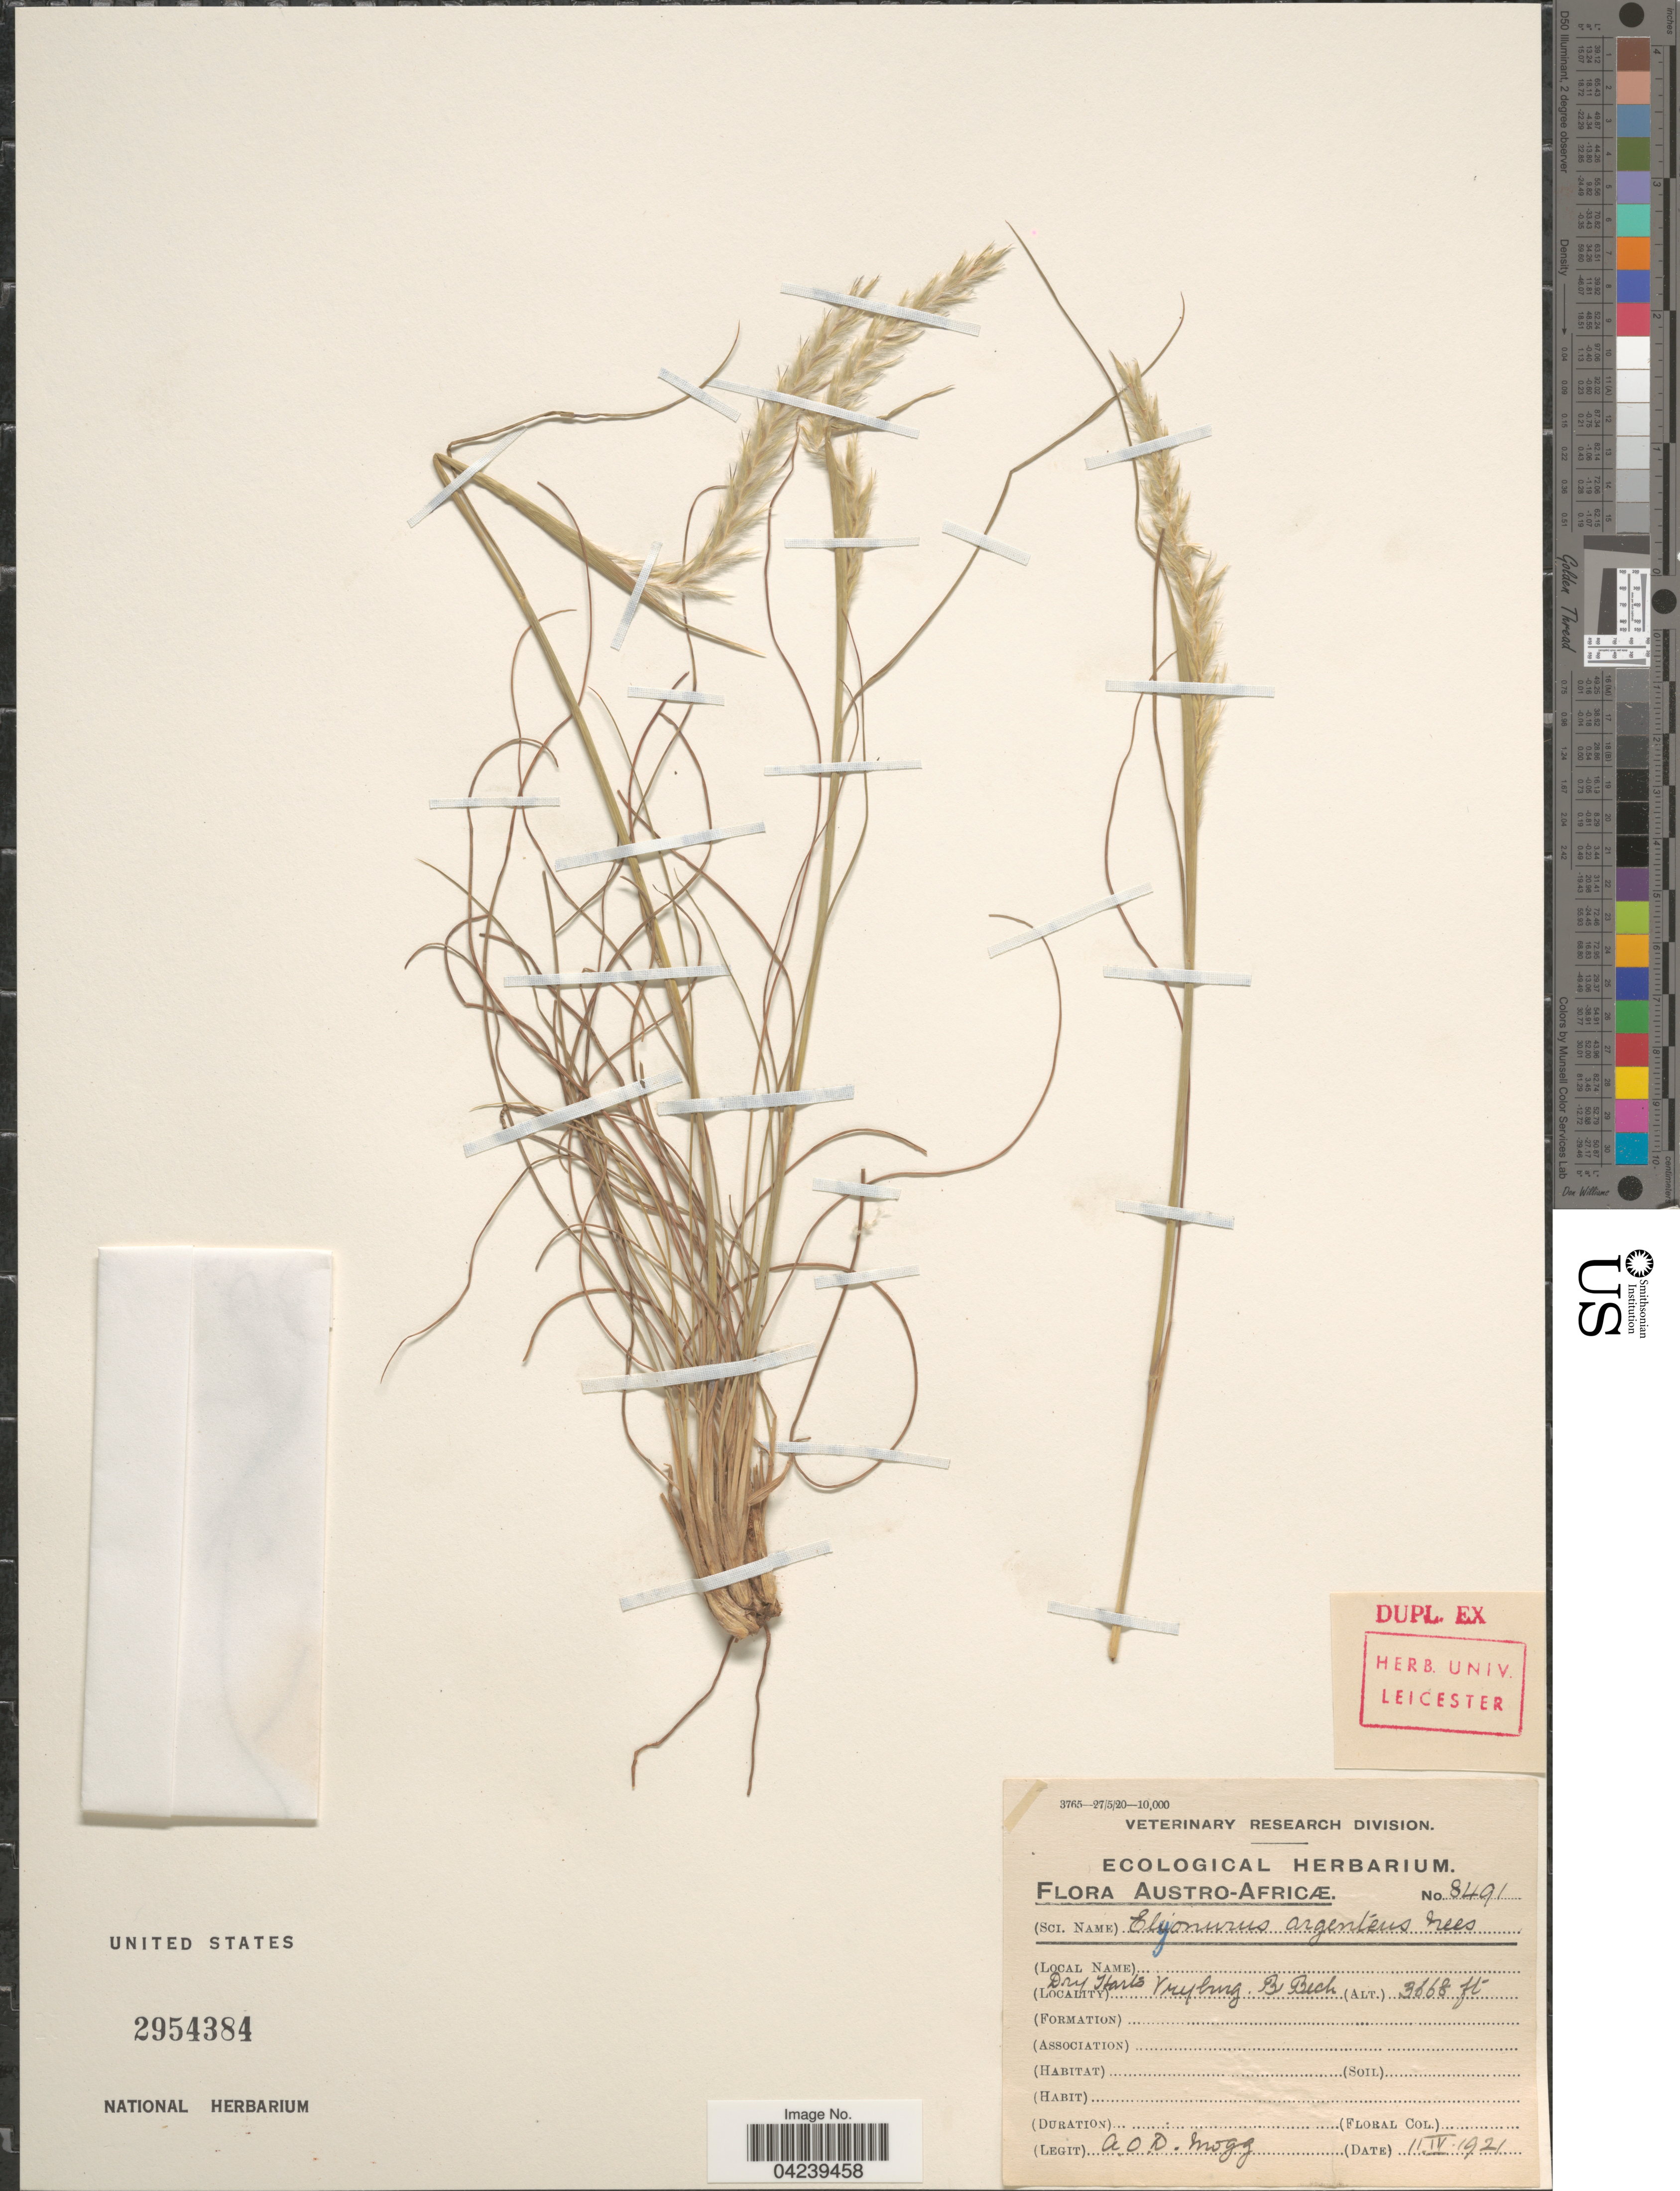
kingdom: Plantae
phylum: Tracheophyta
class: Liliopsida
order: Poales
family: Poaceae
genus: Elionurus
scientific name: Elionurus muticus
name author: (Spreng.) Kuntze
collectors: A. O. Mogg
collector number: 8491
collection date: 1921-04-11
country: South Africa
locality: Austro-Africæ. Dry Harts. Vryburg. B. Bech. Veterinary Research Division.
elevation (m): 1118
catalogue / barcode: US 2954384